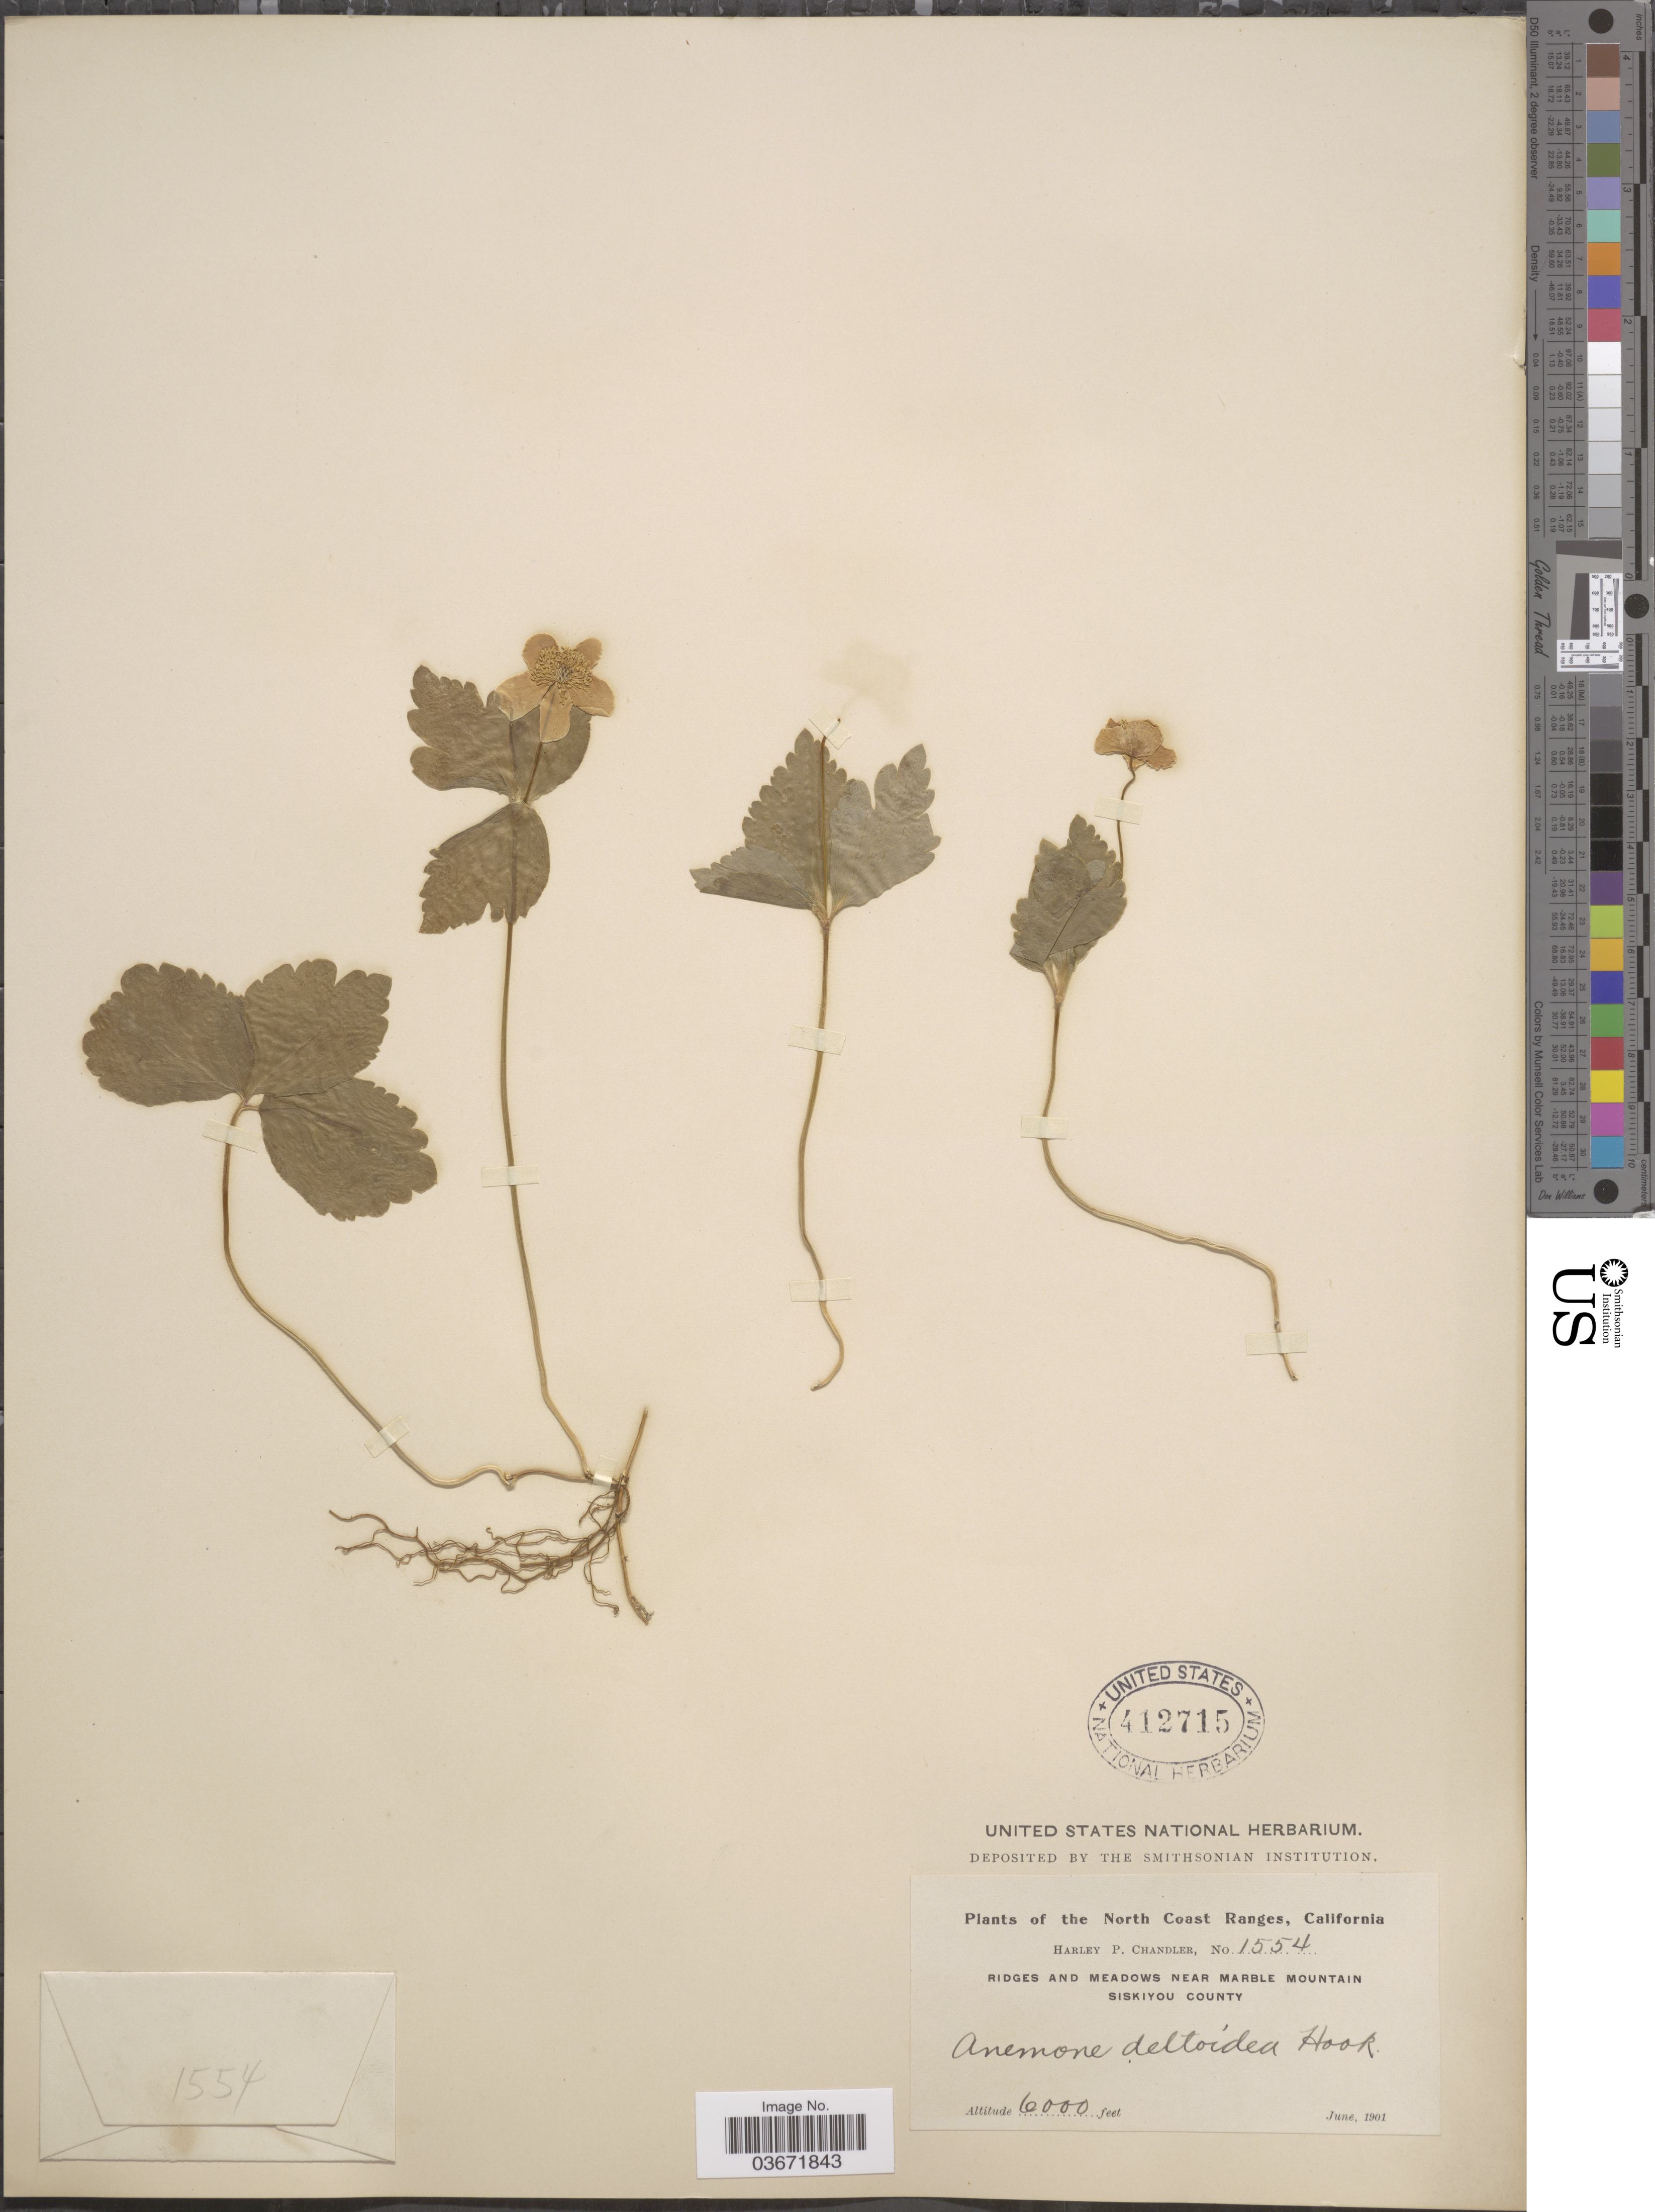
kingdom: Plantae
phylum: Tracheophyta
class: Magnoliopsida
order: Ranunculales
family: Ranunculaceae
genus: Anemone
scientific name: Anemone deltoidea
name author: Douglas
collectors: H. Chandler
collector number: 1554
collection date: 1901-06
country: United States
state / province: California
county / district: Siskiyou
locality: The North Coast Ranges. Ridges and Meadows near Marble Mountain. Siskiyou County.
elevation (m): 1829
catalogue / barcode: US 412715